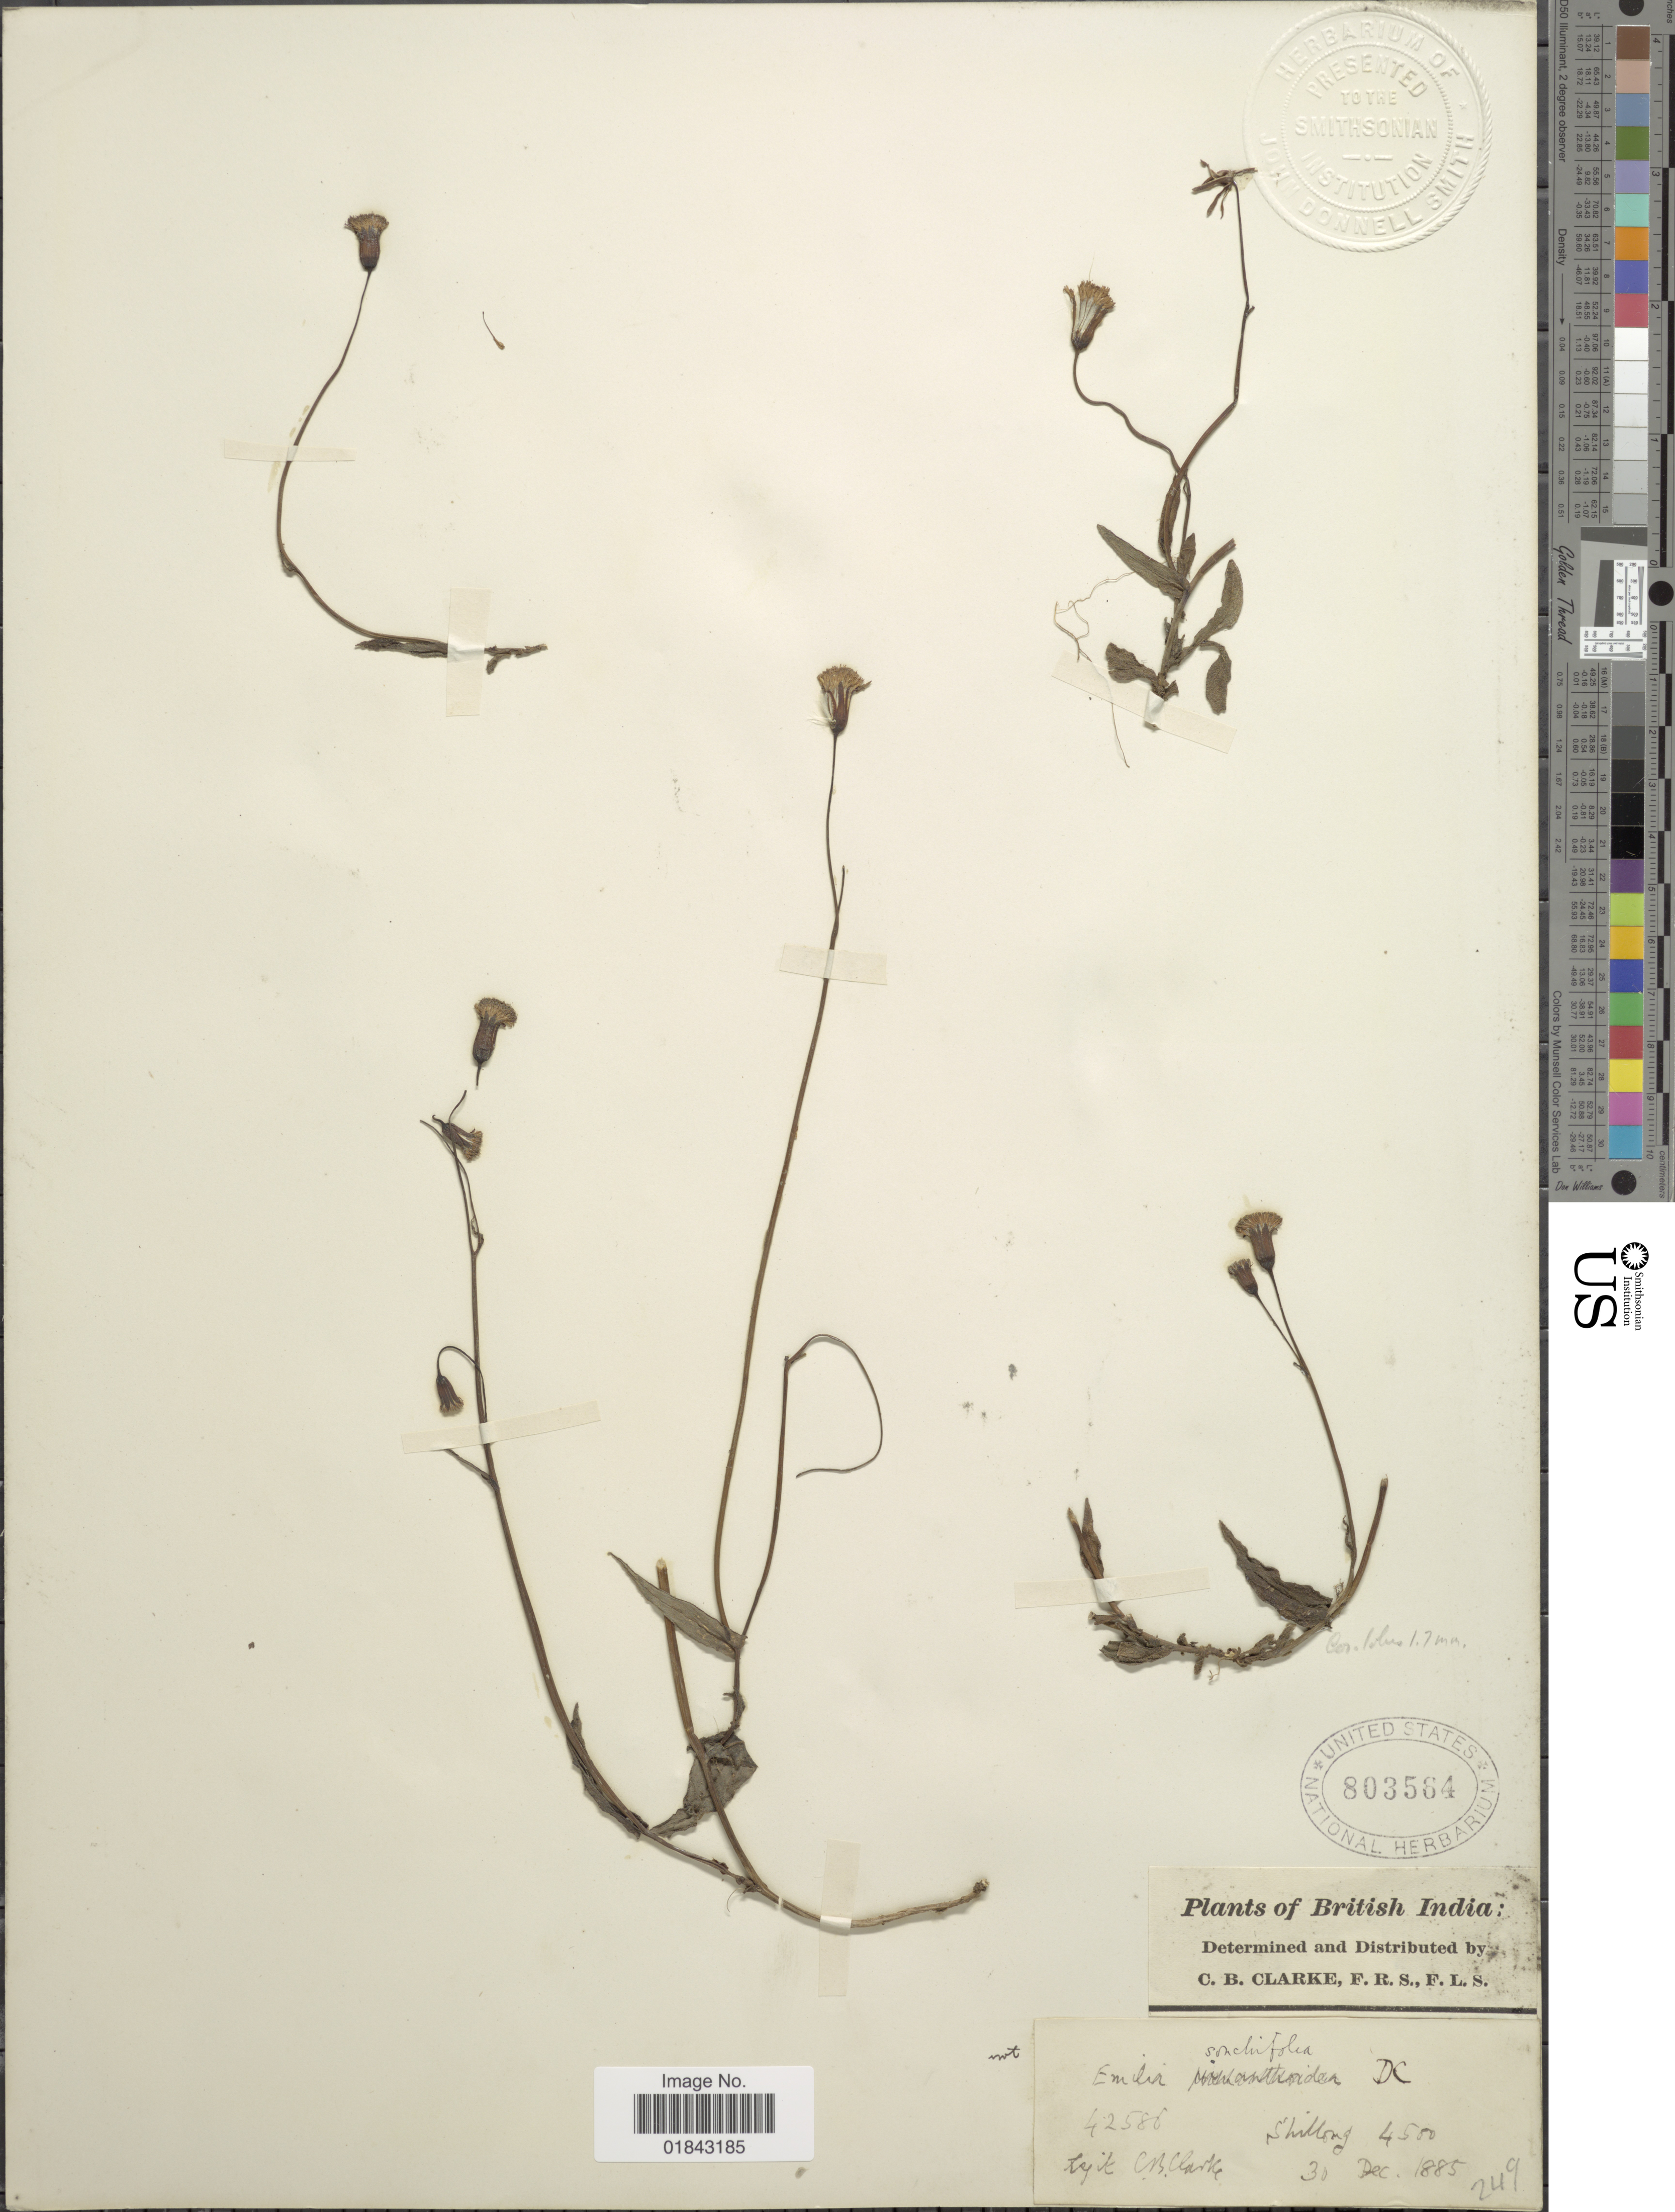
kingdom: Plantae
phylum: Tracheophyta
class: Magnoliopsida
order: Asterales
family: Asteraceae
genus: Emilia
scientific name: Emilia scabra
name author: DC.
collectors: C. B. Clarke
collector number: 42586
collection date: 1885-12-30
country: India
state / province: Meghalaya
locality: British India, Shillong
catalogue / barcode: US 803564